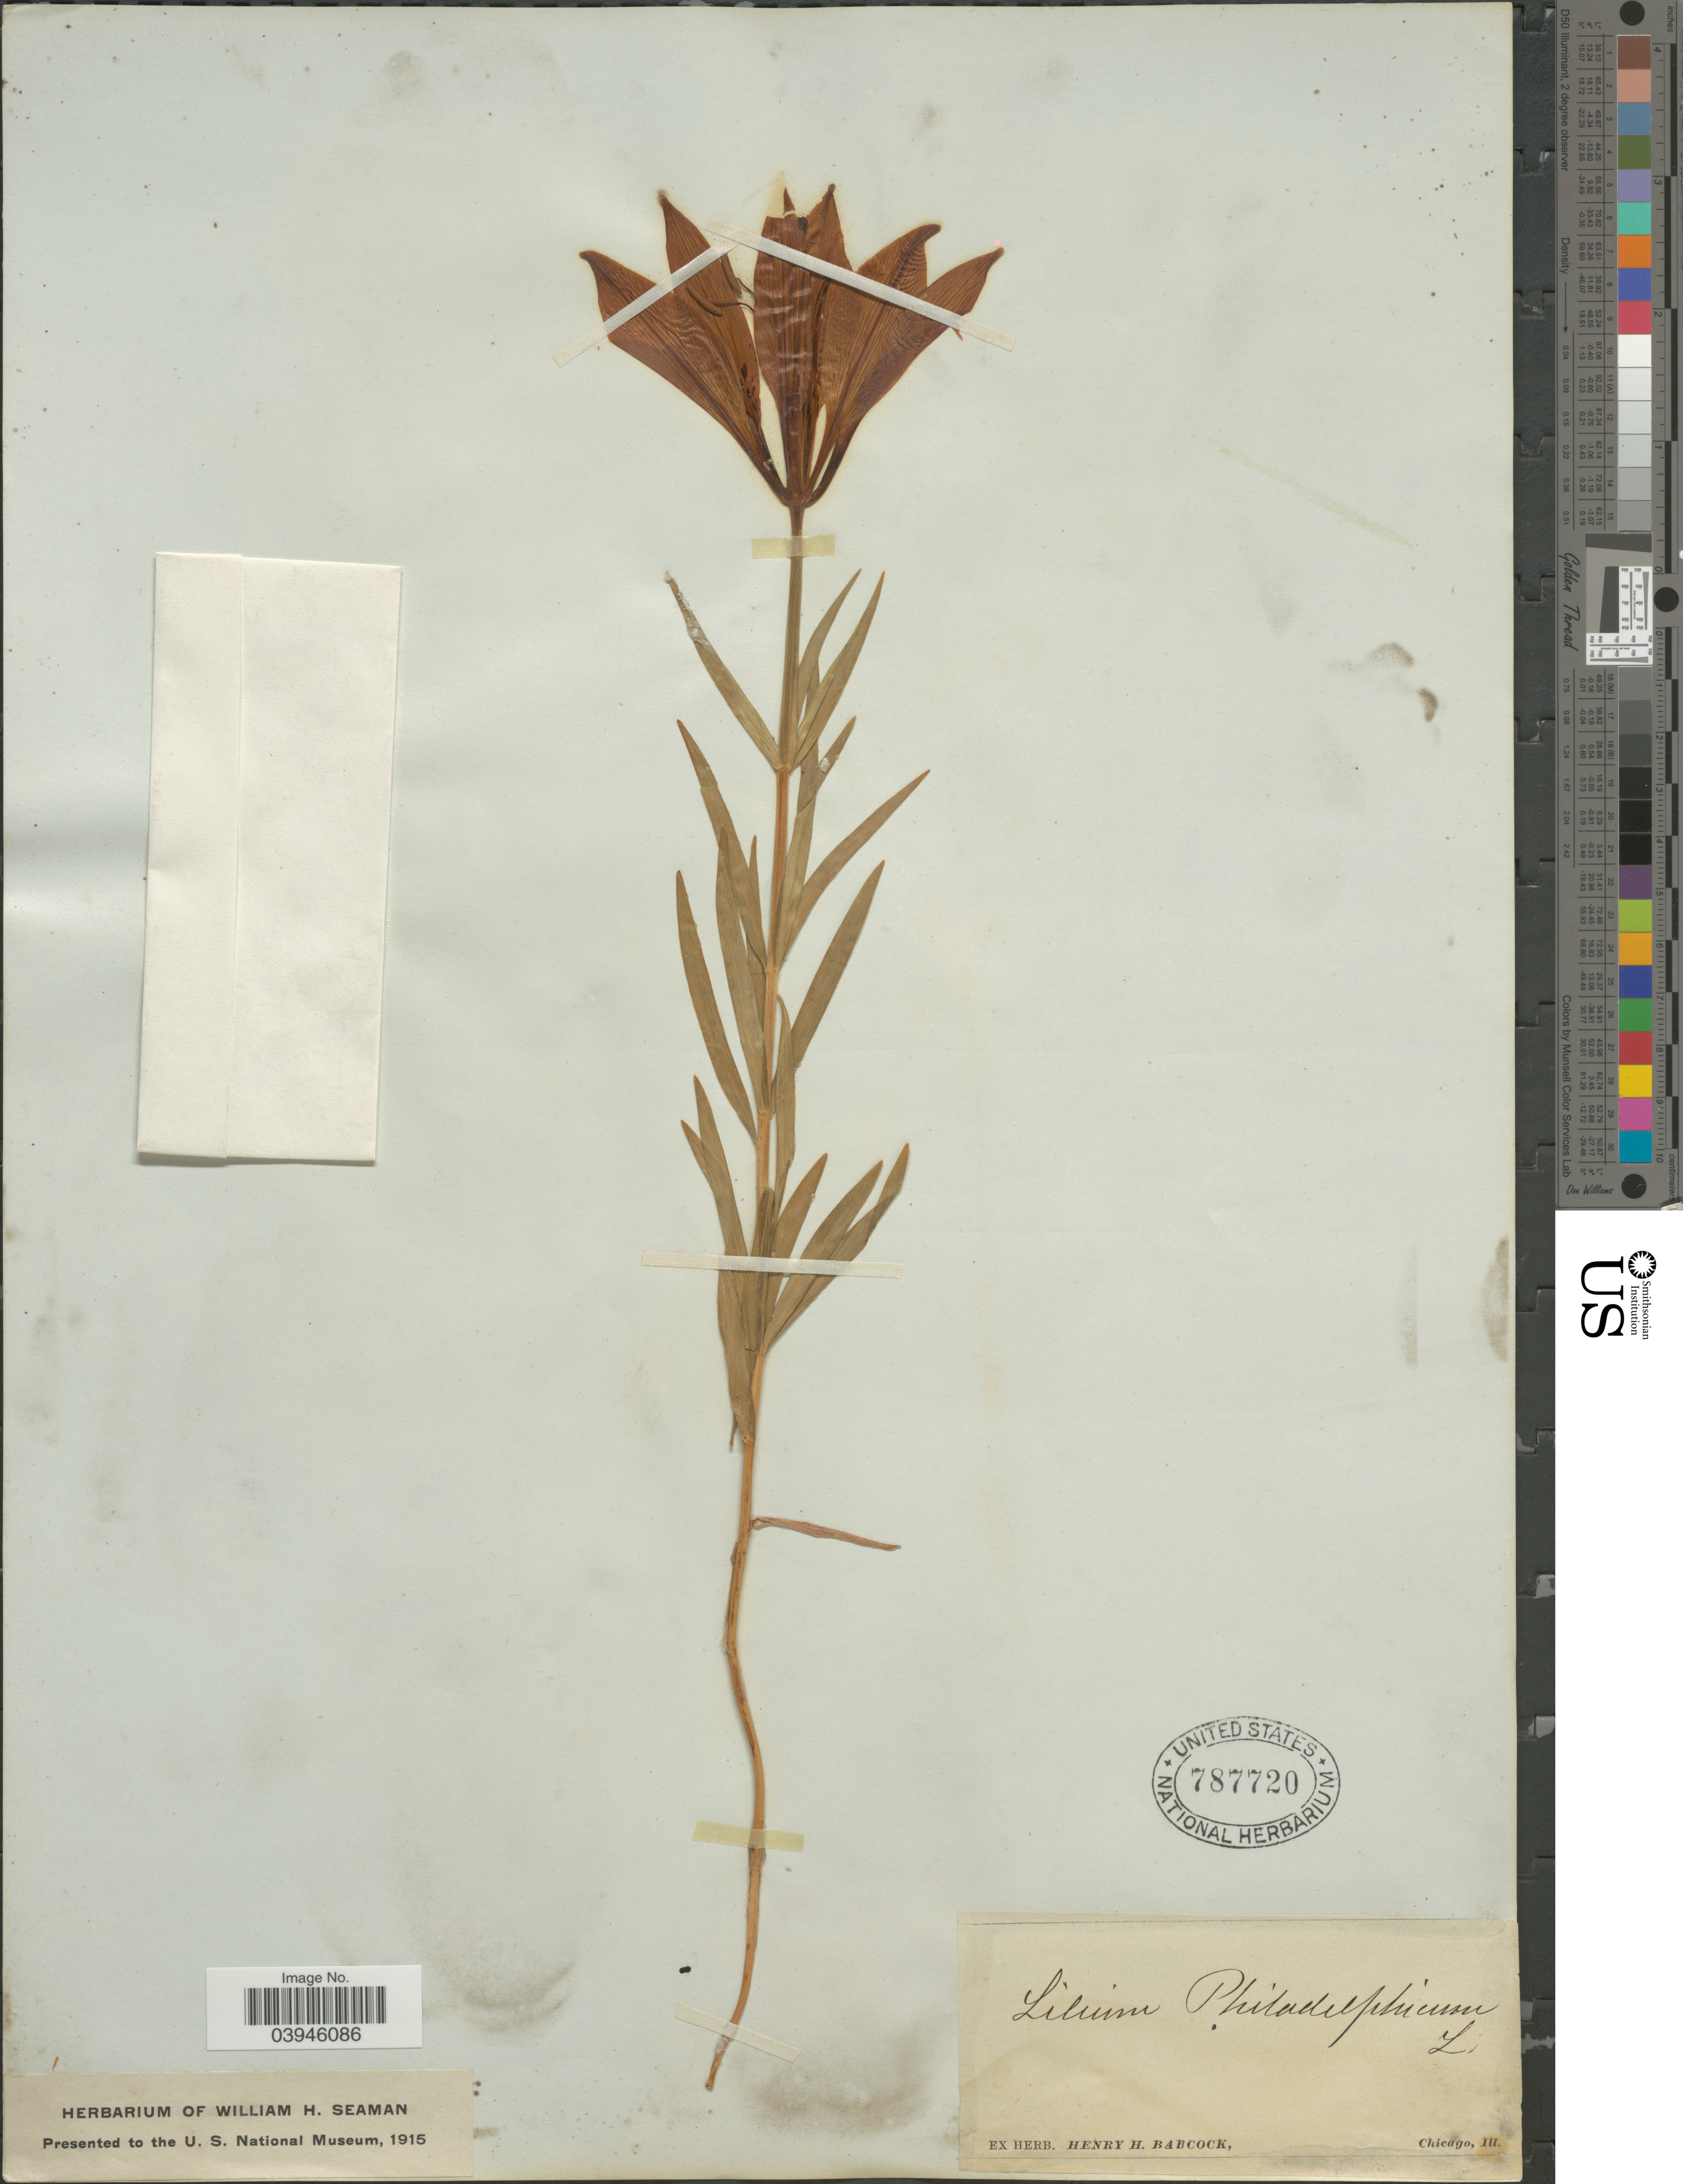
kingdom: Plantae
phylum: Tracheophyta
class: Liliopsida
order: Liliales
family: Liliaceae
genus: Lilium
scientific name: Lilium philadelphicum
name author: L.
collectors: ex herb. Henry Homes Babcock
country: United States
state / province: Illinois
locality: Chicago. [unsure placement]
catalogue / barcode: US 787720